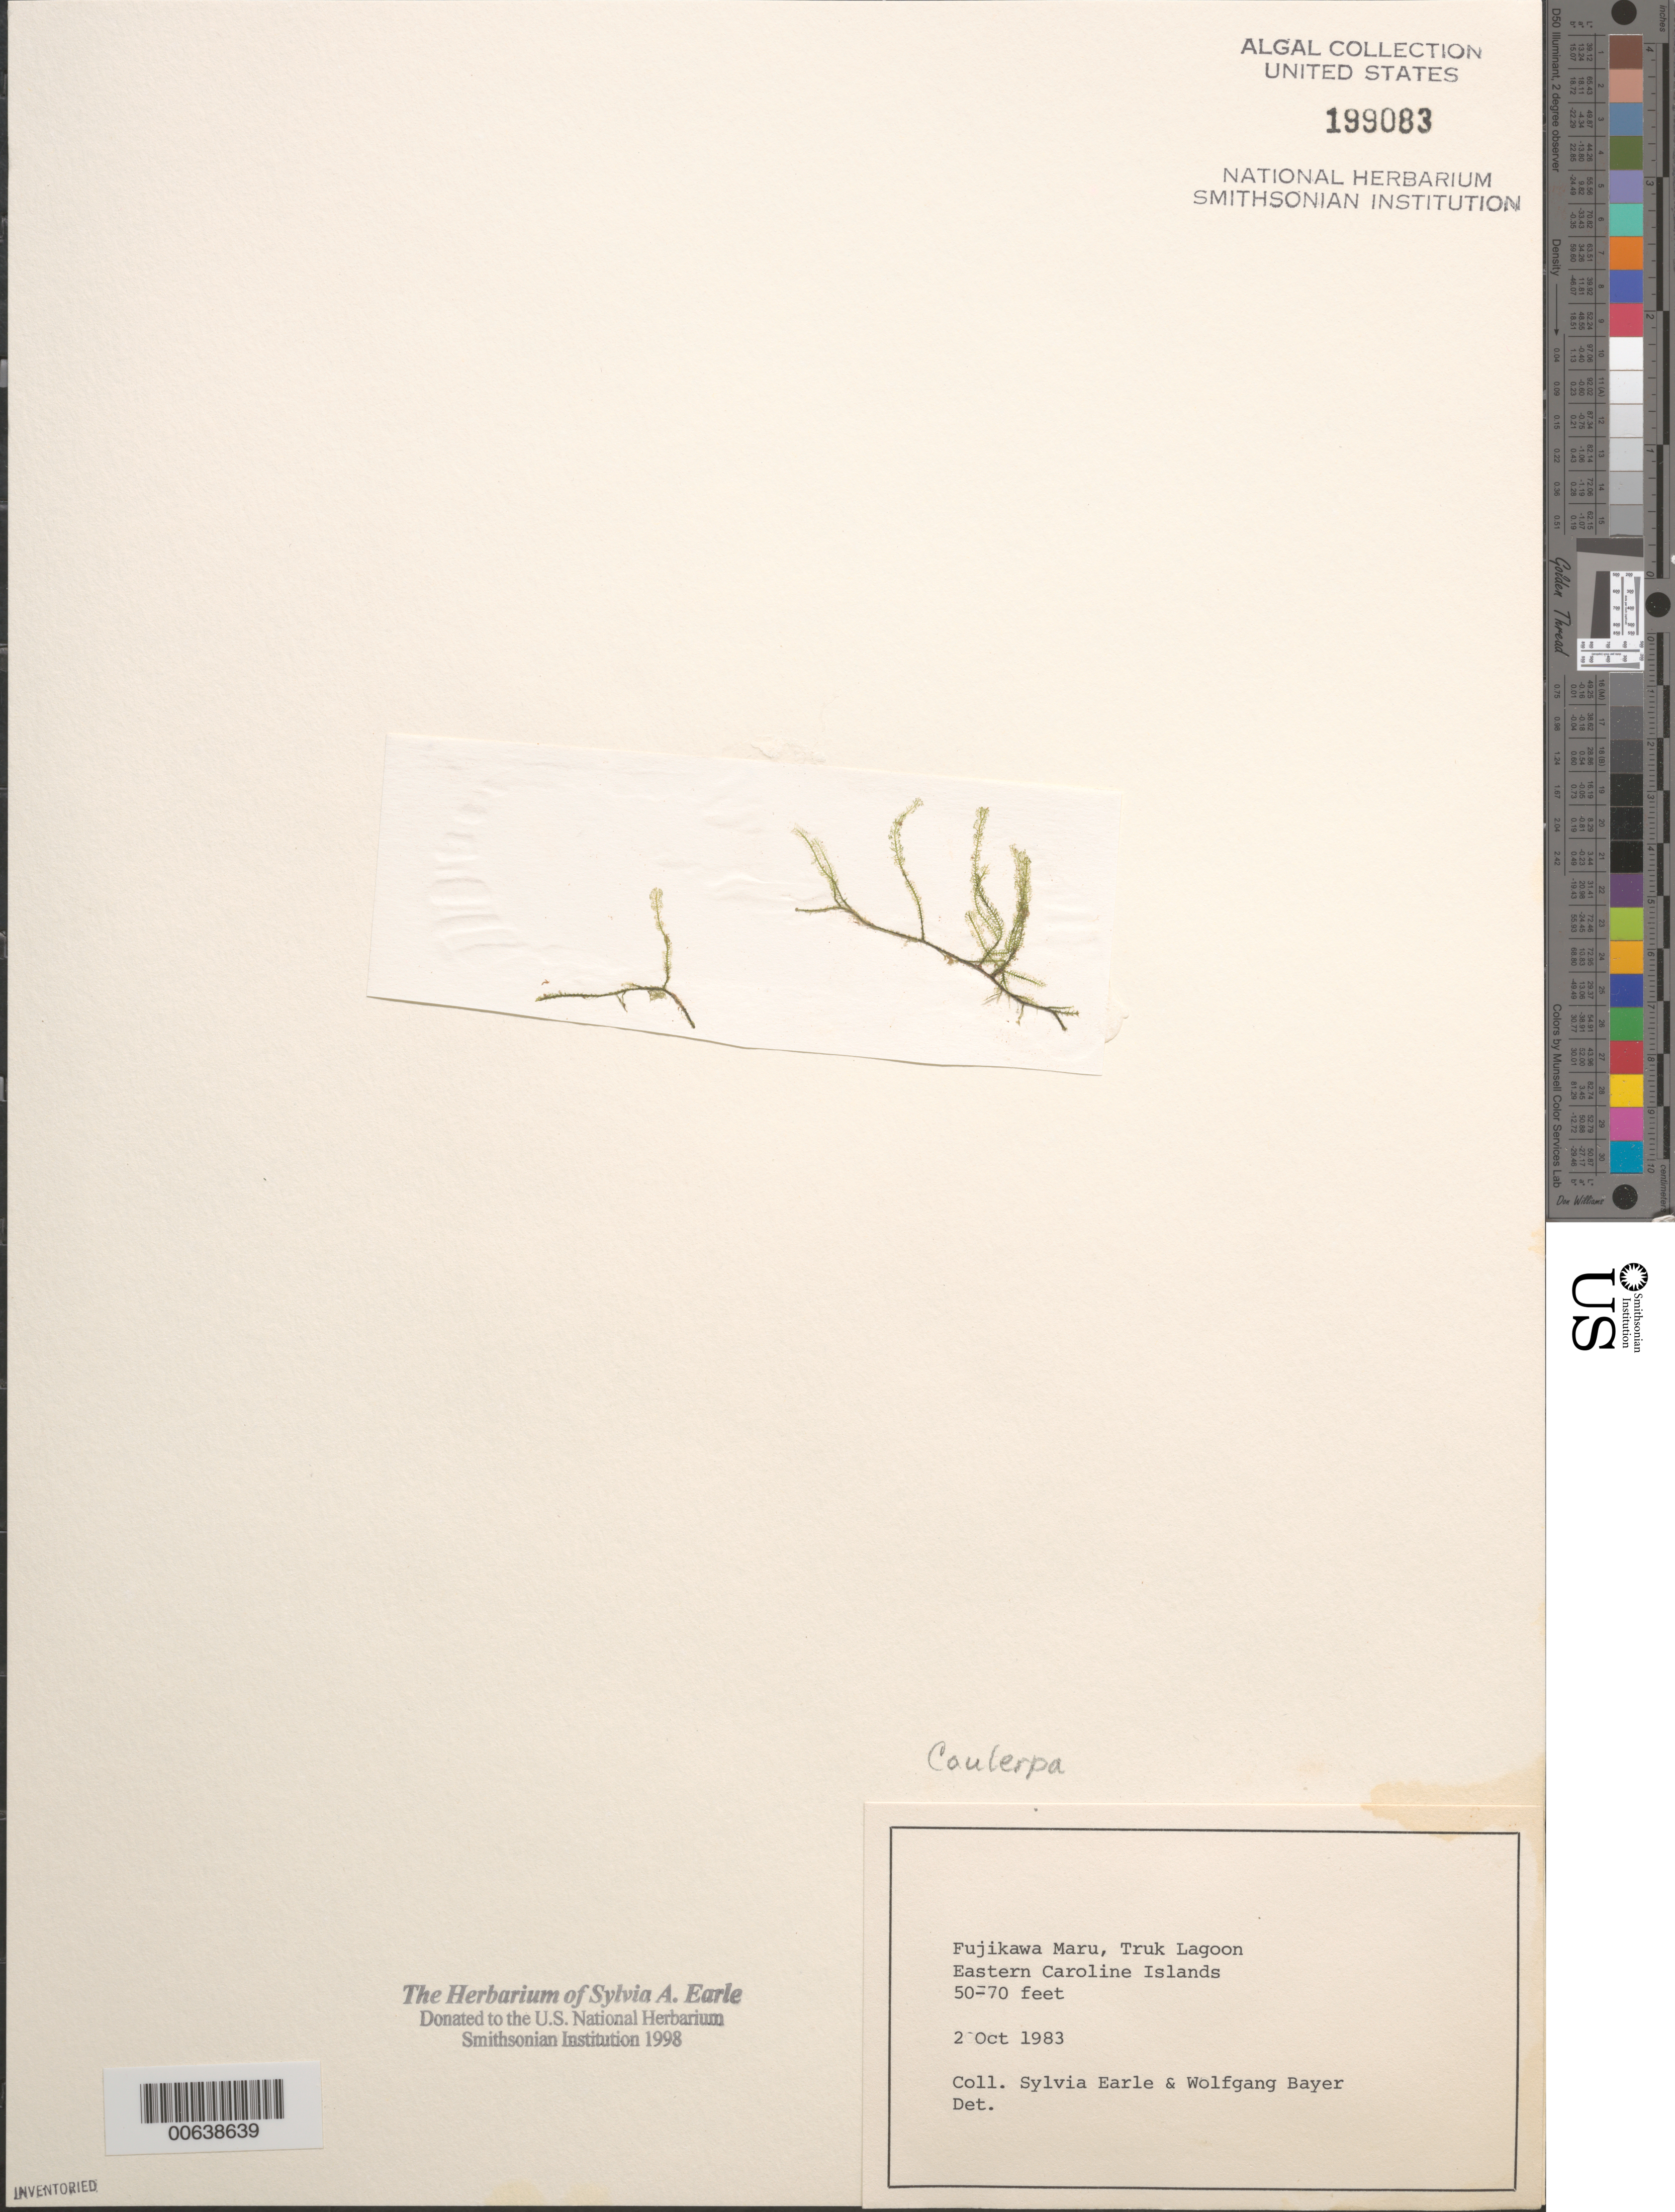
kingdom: Plantae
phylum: Chlorophyta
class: Ulvophyceae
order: Bryopsidales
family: Caulerpaceae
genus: Caulerpa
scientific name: Caulerpa sp.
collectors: S. A. Earle & W. Bayer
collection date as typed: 02 Oct 1983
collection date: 1983-10-02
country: Micronesia, Federated States of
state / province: Truk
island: Truk (Chuuk) Is.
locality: Chuuk Lagoon [Truk Lagoon], Fujikawa Maru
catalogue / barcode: US 199083